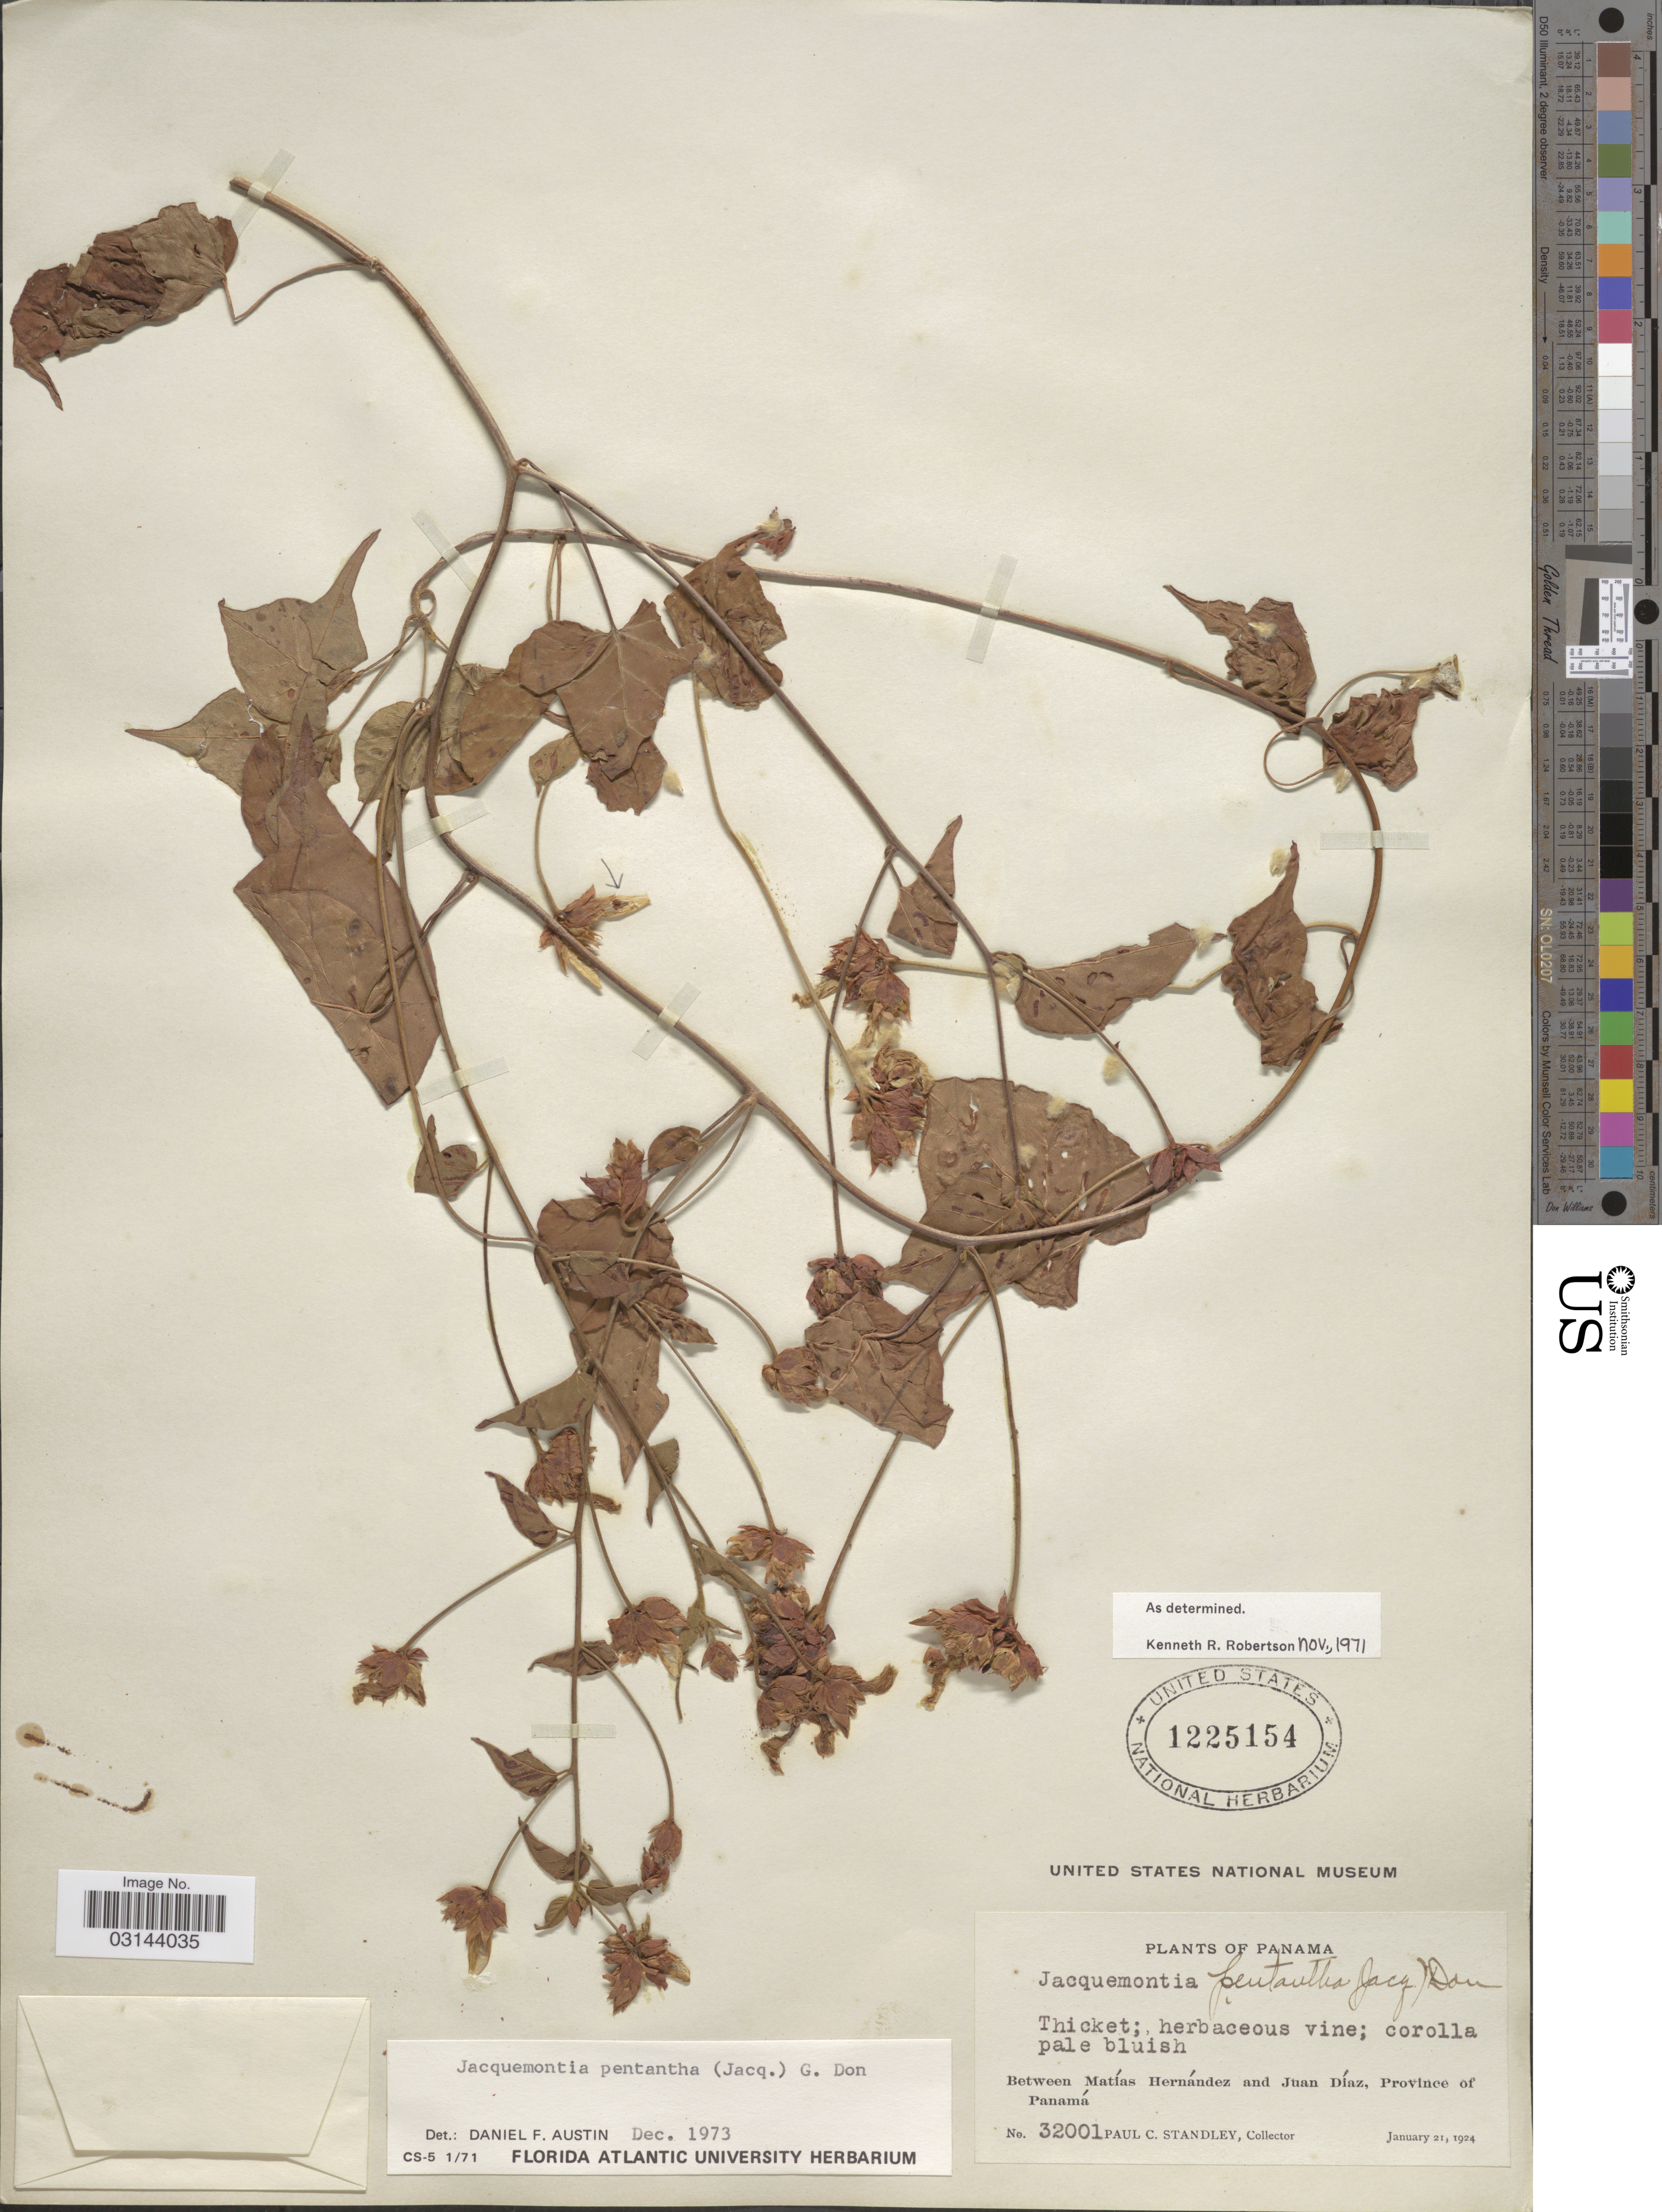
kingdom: Plantae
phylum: Tracheophyta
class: Magnoliopsida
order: Solanales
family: Convolvulaceae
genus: Jacquemontia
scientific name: Jacquemontia pentanthos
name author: (Jacq.) G. Don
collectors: P. C. Standley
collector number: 32001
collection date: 1924-01-21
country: Panama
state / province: Panamá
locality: Between Matías Hernández and Juan Díaz, Province of Panamá.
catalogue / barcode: US 1225154